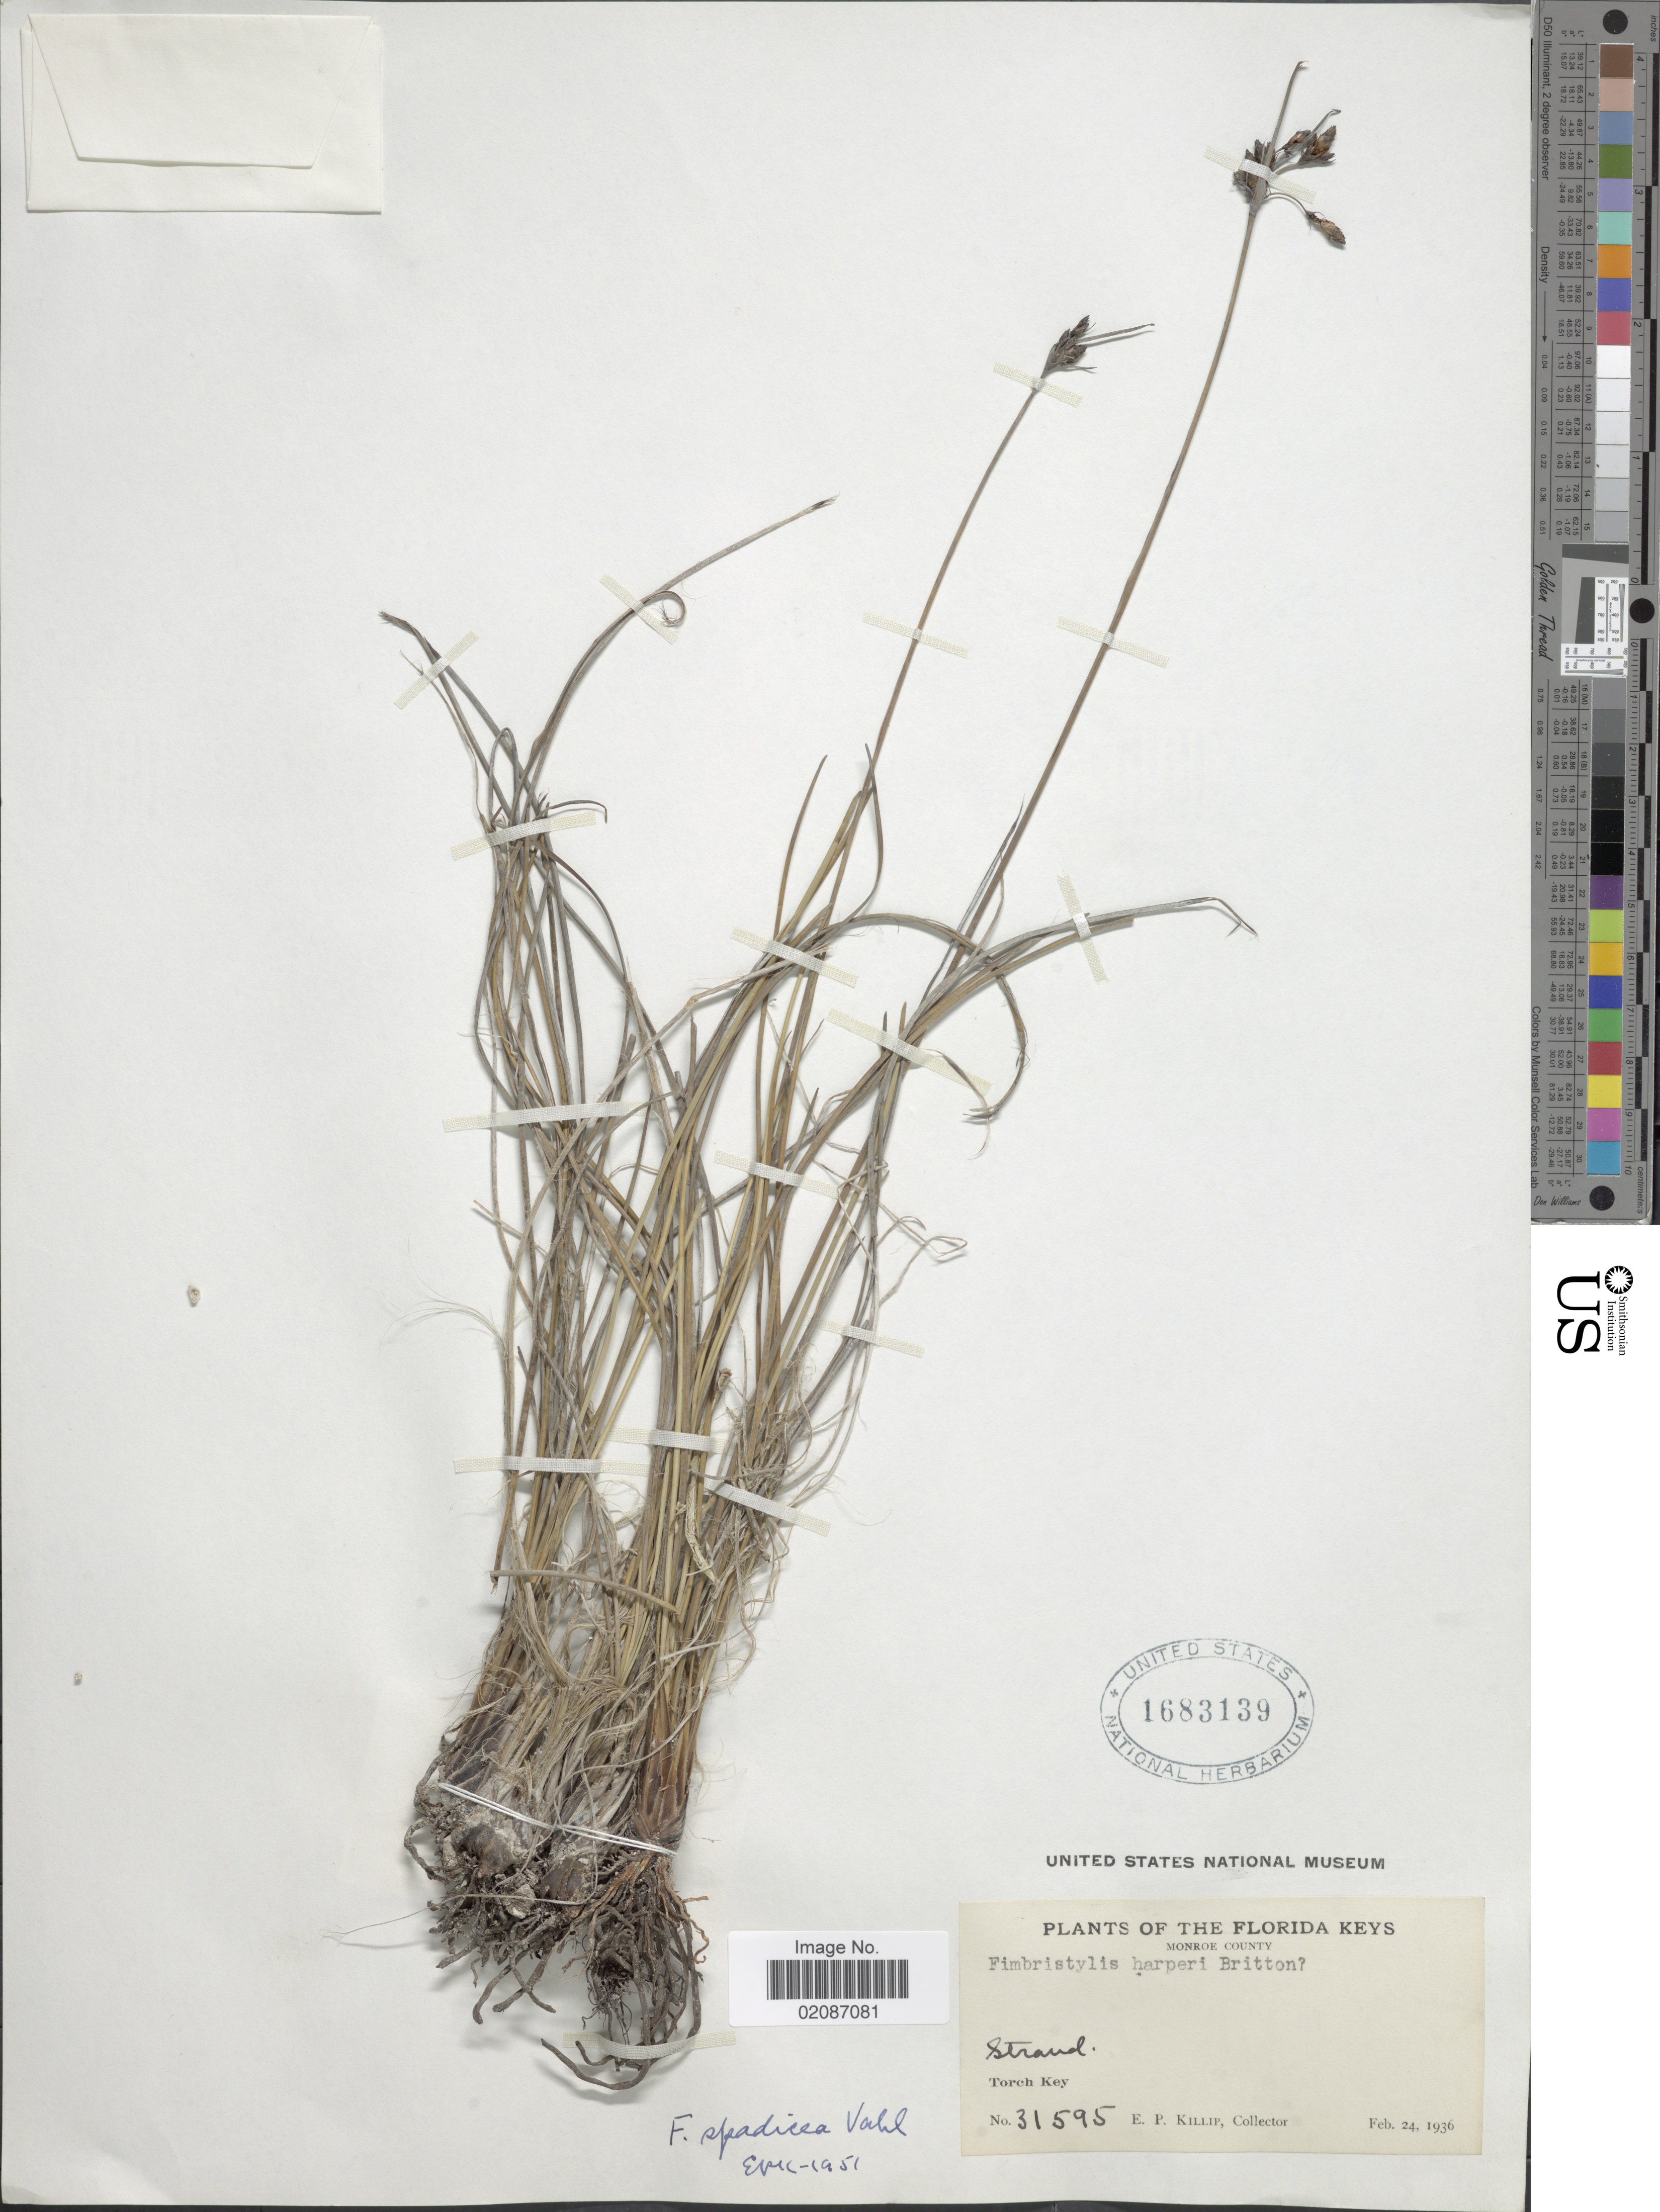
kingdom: Plantae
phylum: Tracheophyta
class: Liliopsida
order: Poales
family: Cyperaceae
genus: Fimbristylis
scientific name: Fimbristylis castanea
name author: (Michx.) Vahl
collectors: E. P. Killip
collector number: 31595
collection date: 1936-02-24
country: United States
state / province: Florida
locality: Florida Keys, Monroe County, Torch Key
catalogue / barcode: US 1683139